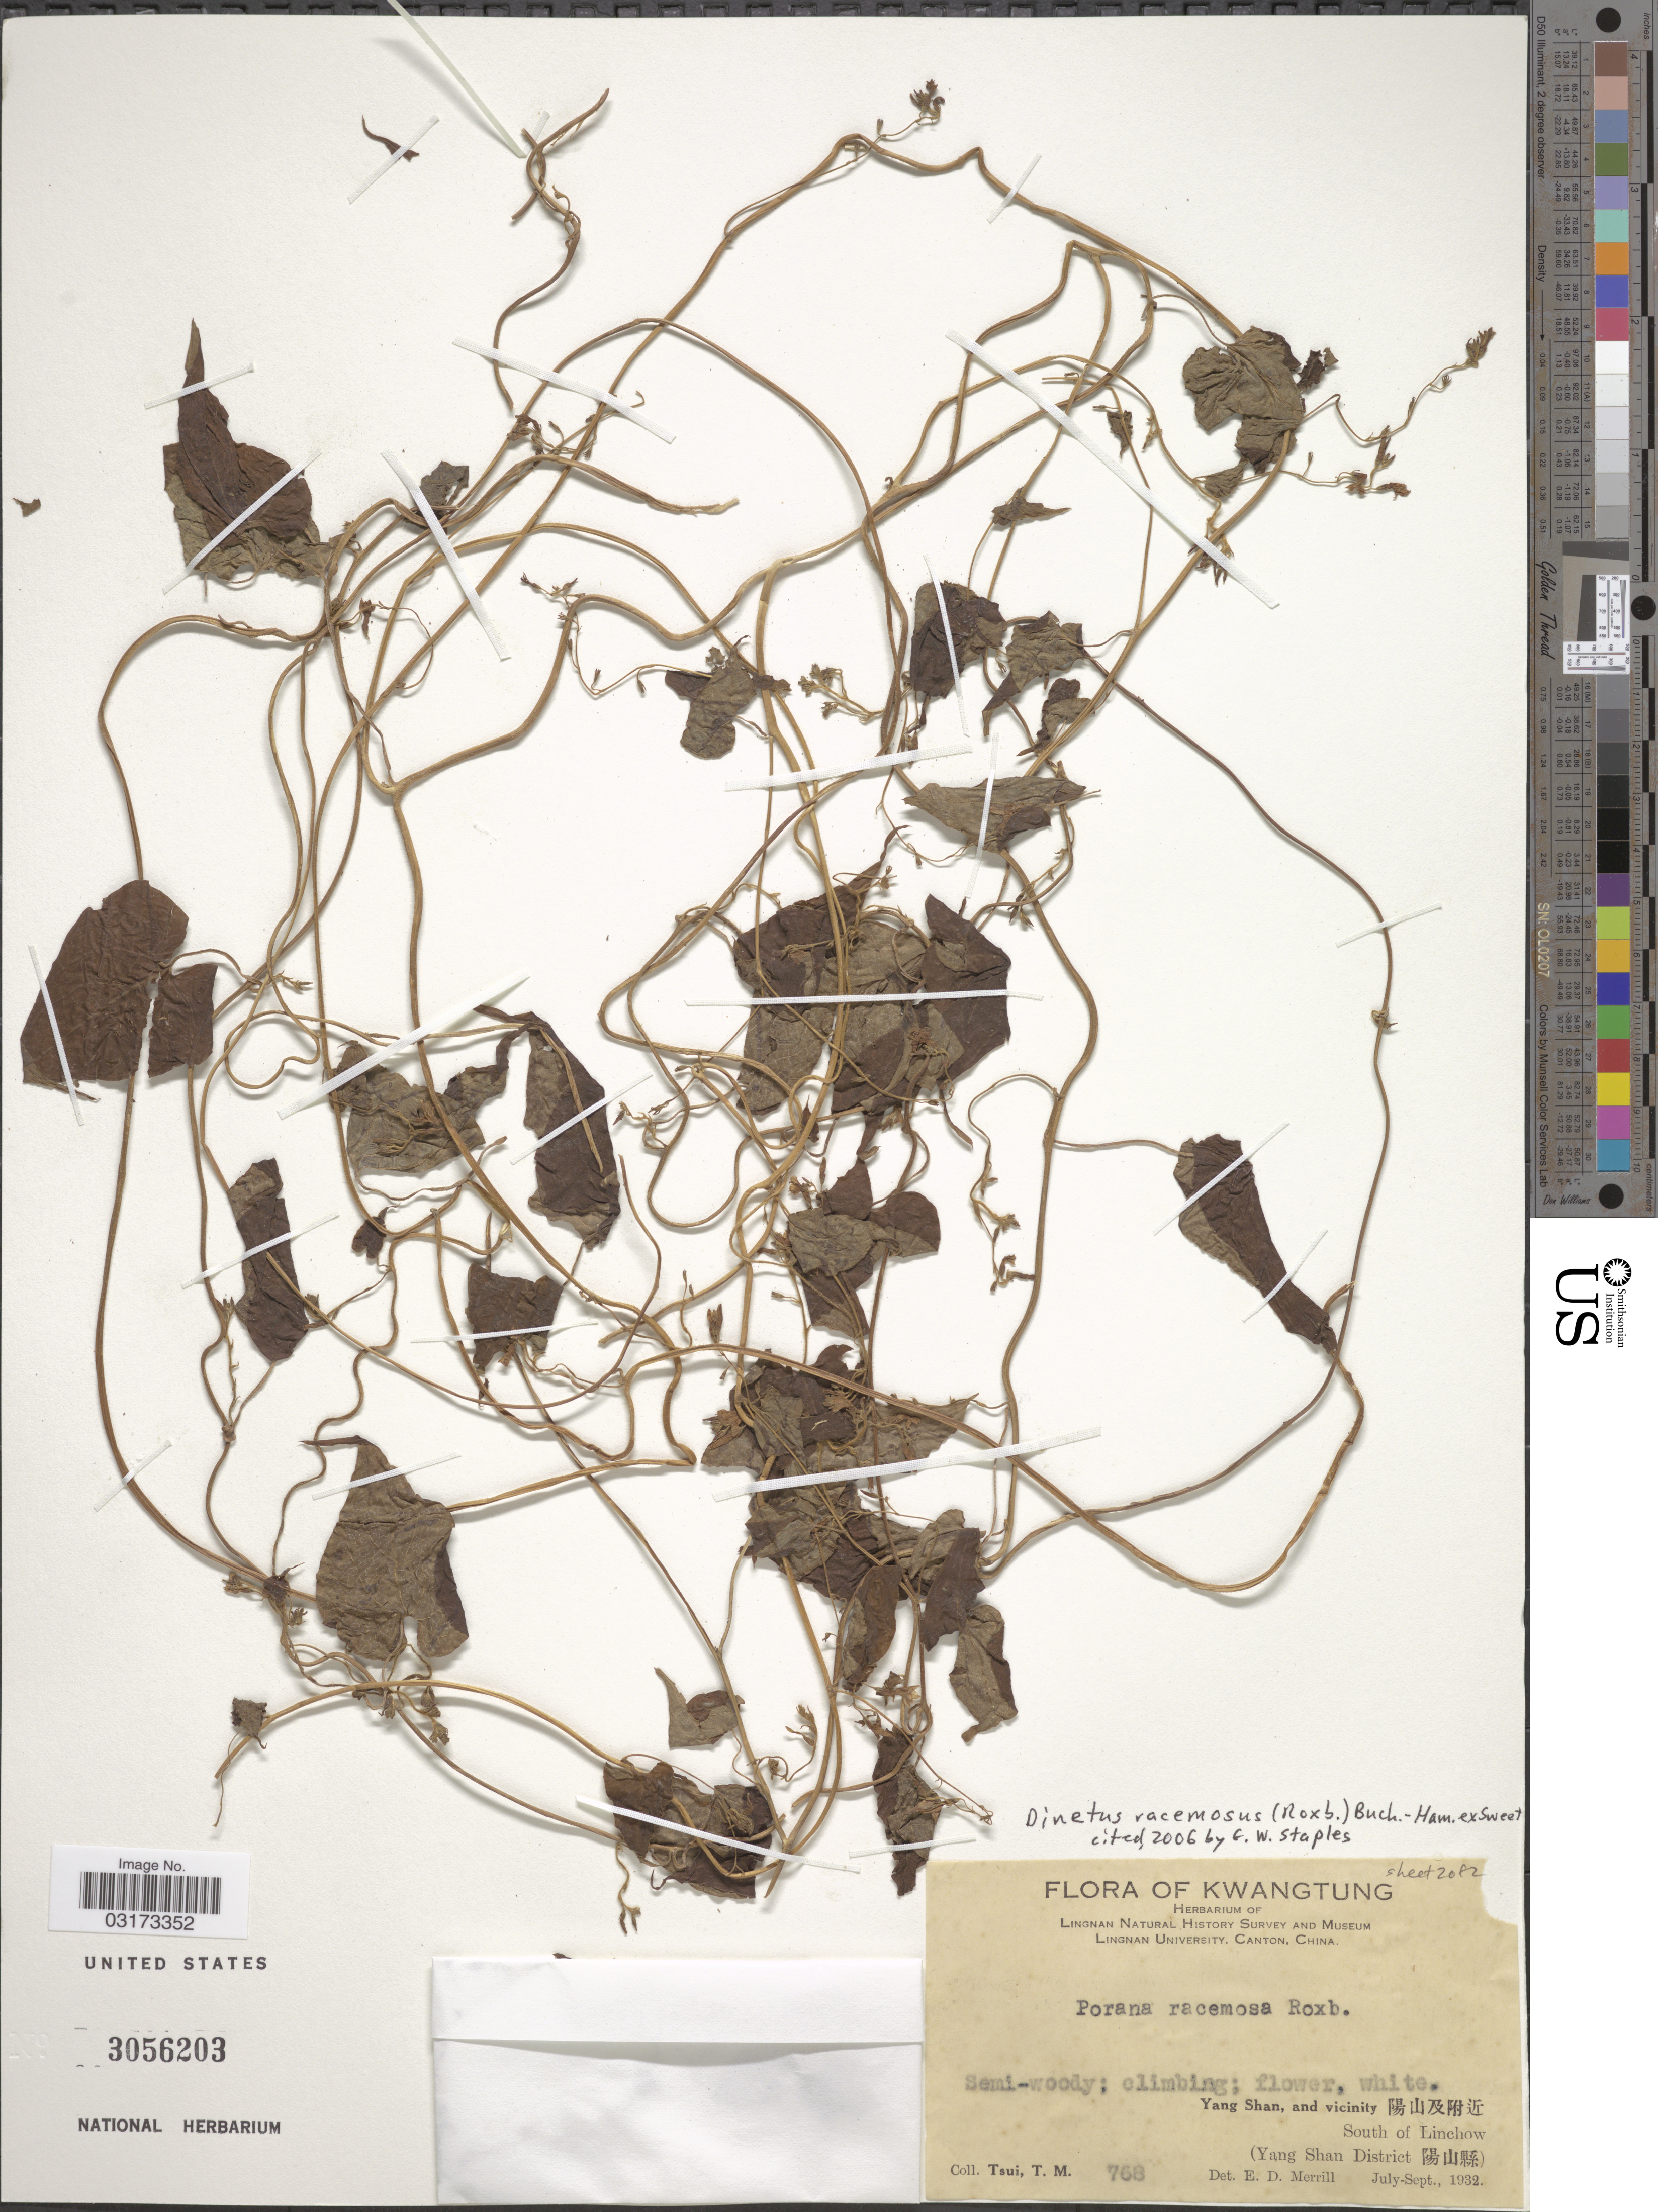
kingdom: Plantae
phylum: Tracheophyta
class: Magnoliopsida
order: Solanales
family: Convolvulaceae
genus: Dinetus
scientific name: Dinetus racemosus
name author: (Roxb.) Sweet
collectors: T. Tsui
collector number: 768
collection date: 1932-07/1932-09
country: China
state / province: Guangdong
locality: Kwatung.Yang Shan, and vicinity South of Linchow (Yang Shan District).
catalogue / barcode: US 3056203